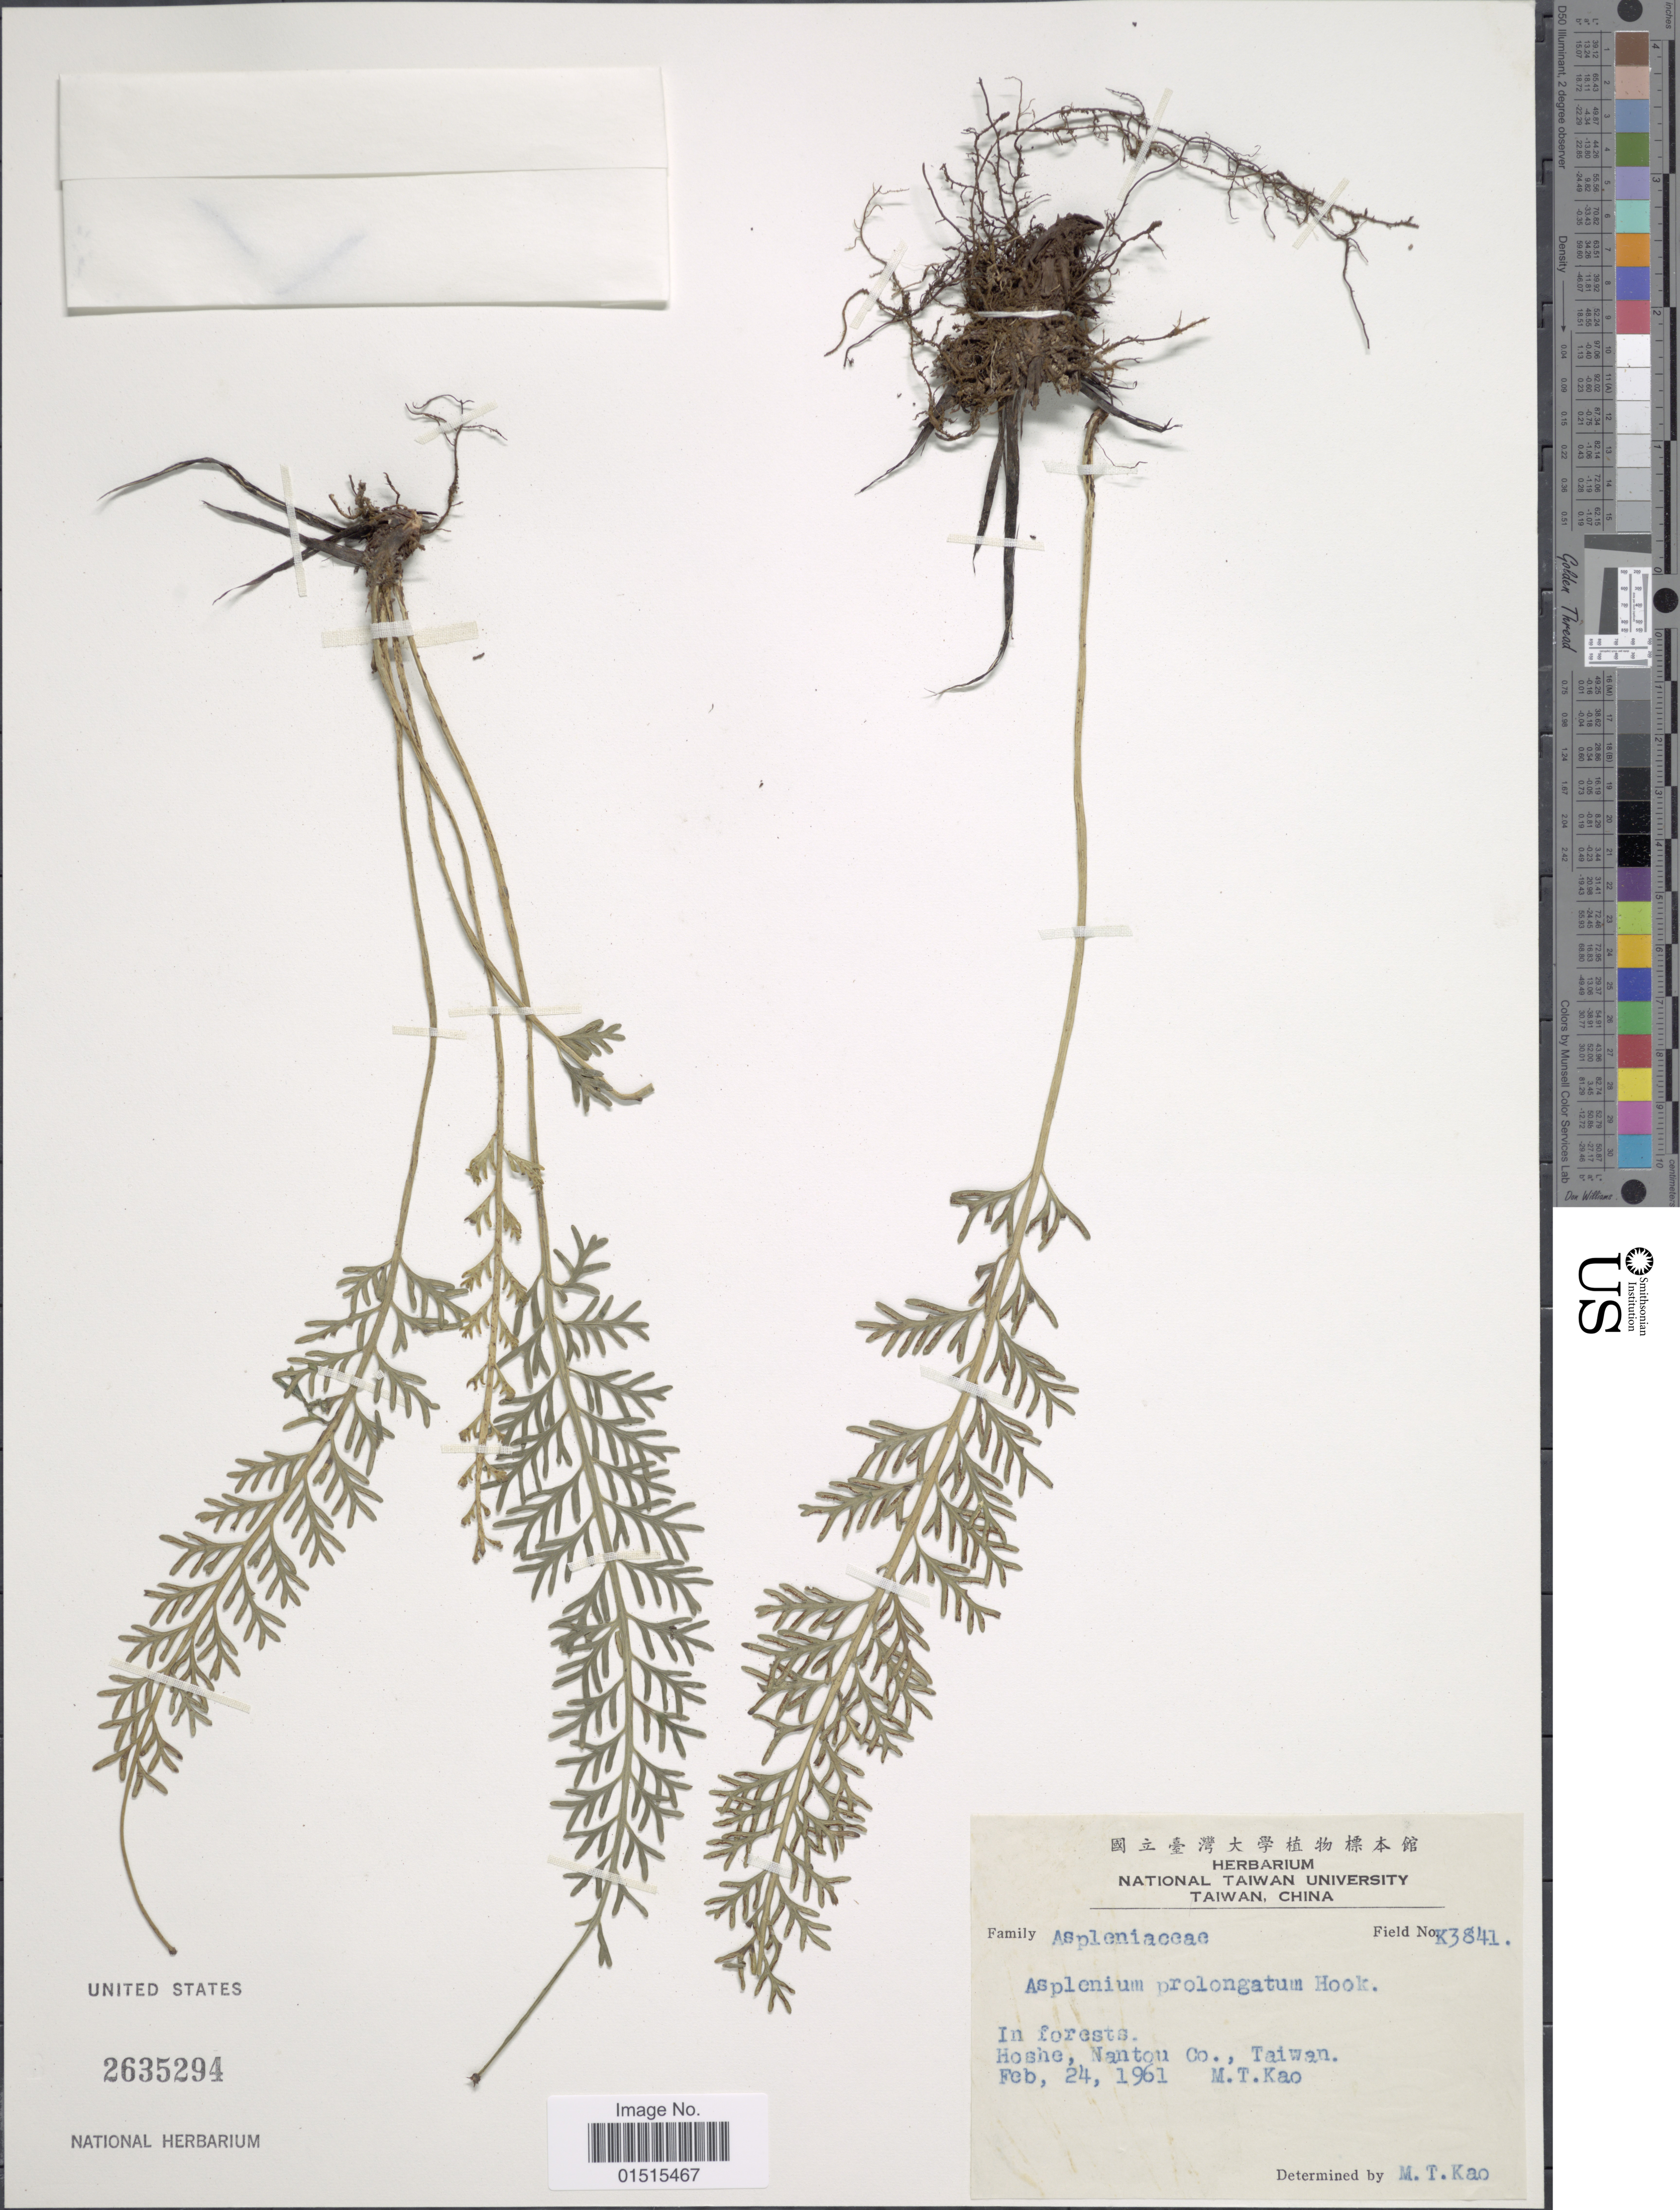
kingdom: Plantae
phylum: Tracheophyta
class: Polypodiopsida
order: Polypodiales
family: Aspleniaceae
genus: Asplenium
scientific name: Asplenium prolongatum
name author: Hook.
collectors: M. T. Kao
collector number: K3841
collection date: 1961-02-24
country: Taiwan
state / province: Nantou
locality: In forests, Hoshe. Nantou Co.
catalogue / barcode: US 2635294